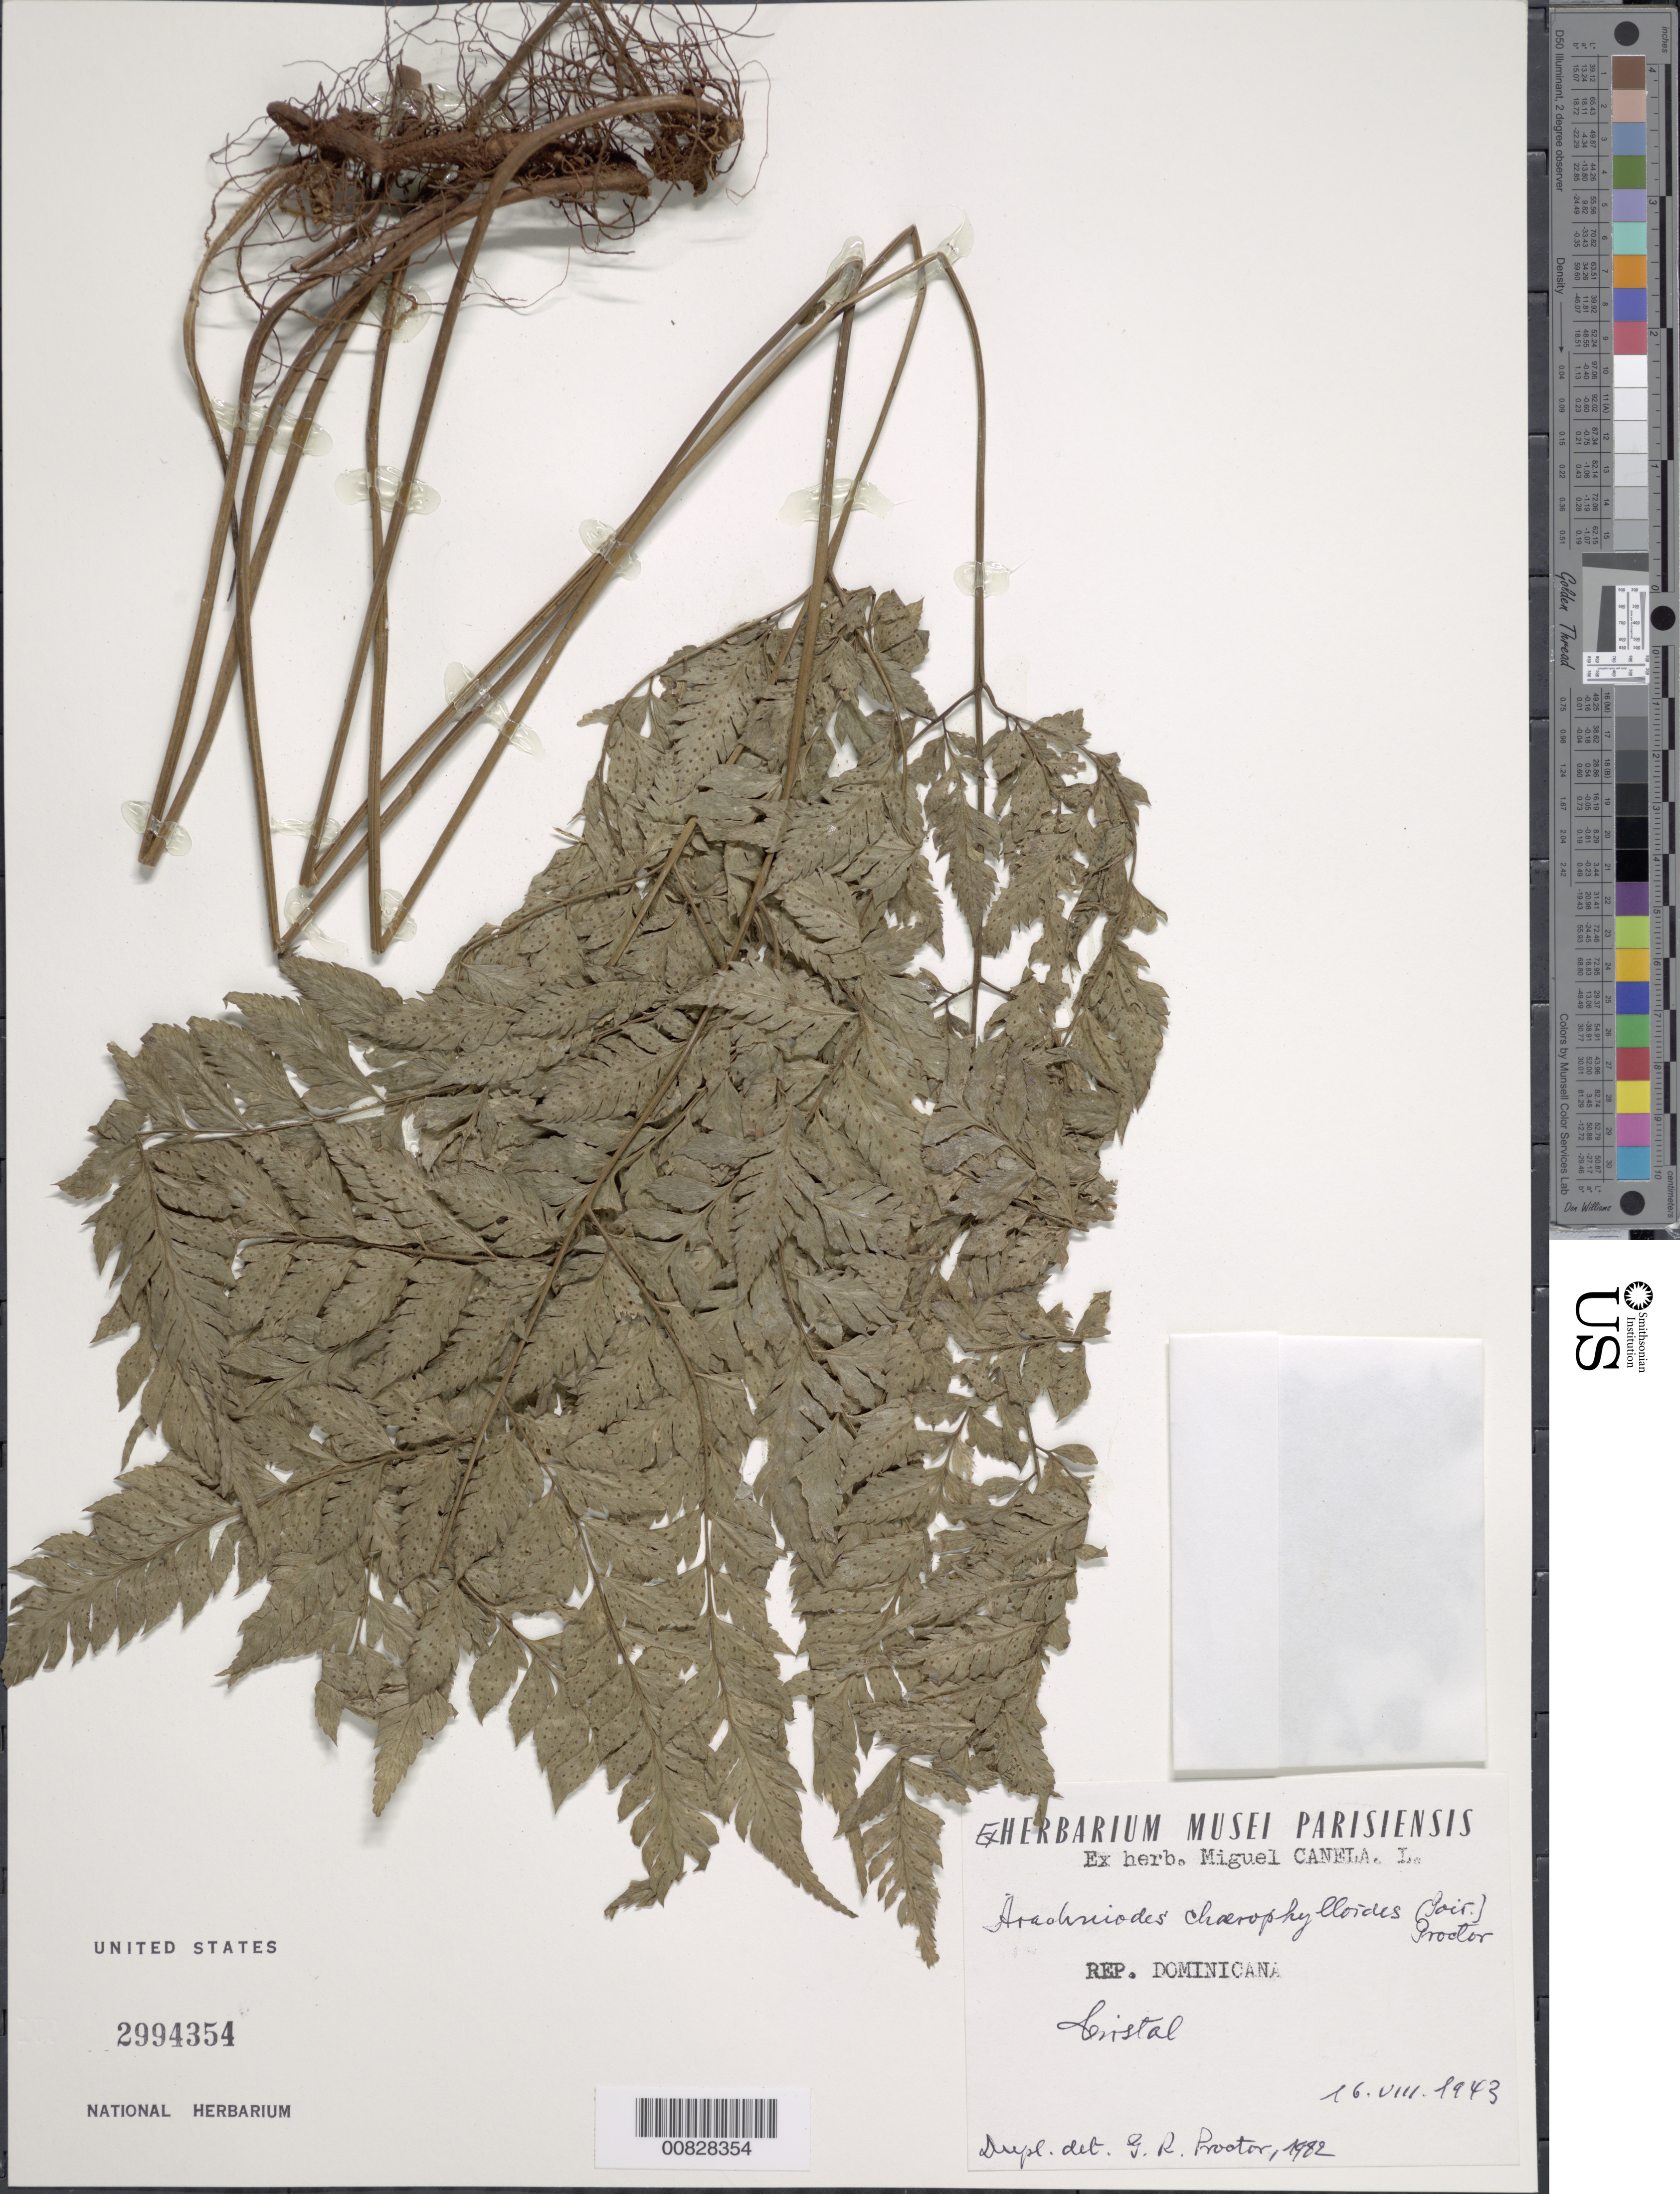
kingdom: Plantae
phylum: Tracheophyta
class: Polypodiopsida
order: Polypodiales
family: Dryopteridaceae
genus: Polystichopsis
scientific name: Polystichopsis chaerophylloides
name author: (Poir.) C.V. Morton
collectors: M. Canela Lazaro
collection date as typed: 16 Aug 1943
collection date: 1943-08-16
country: Dominican Republic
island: Hispaniola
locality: Cristal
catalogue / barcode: US 2994354